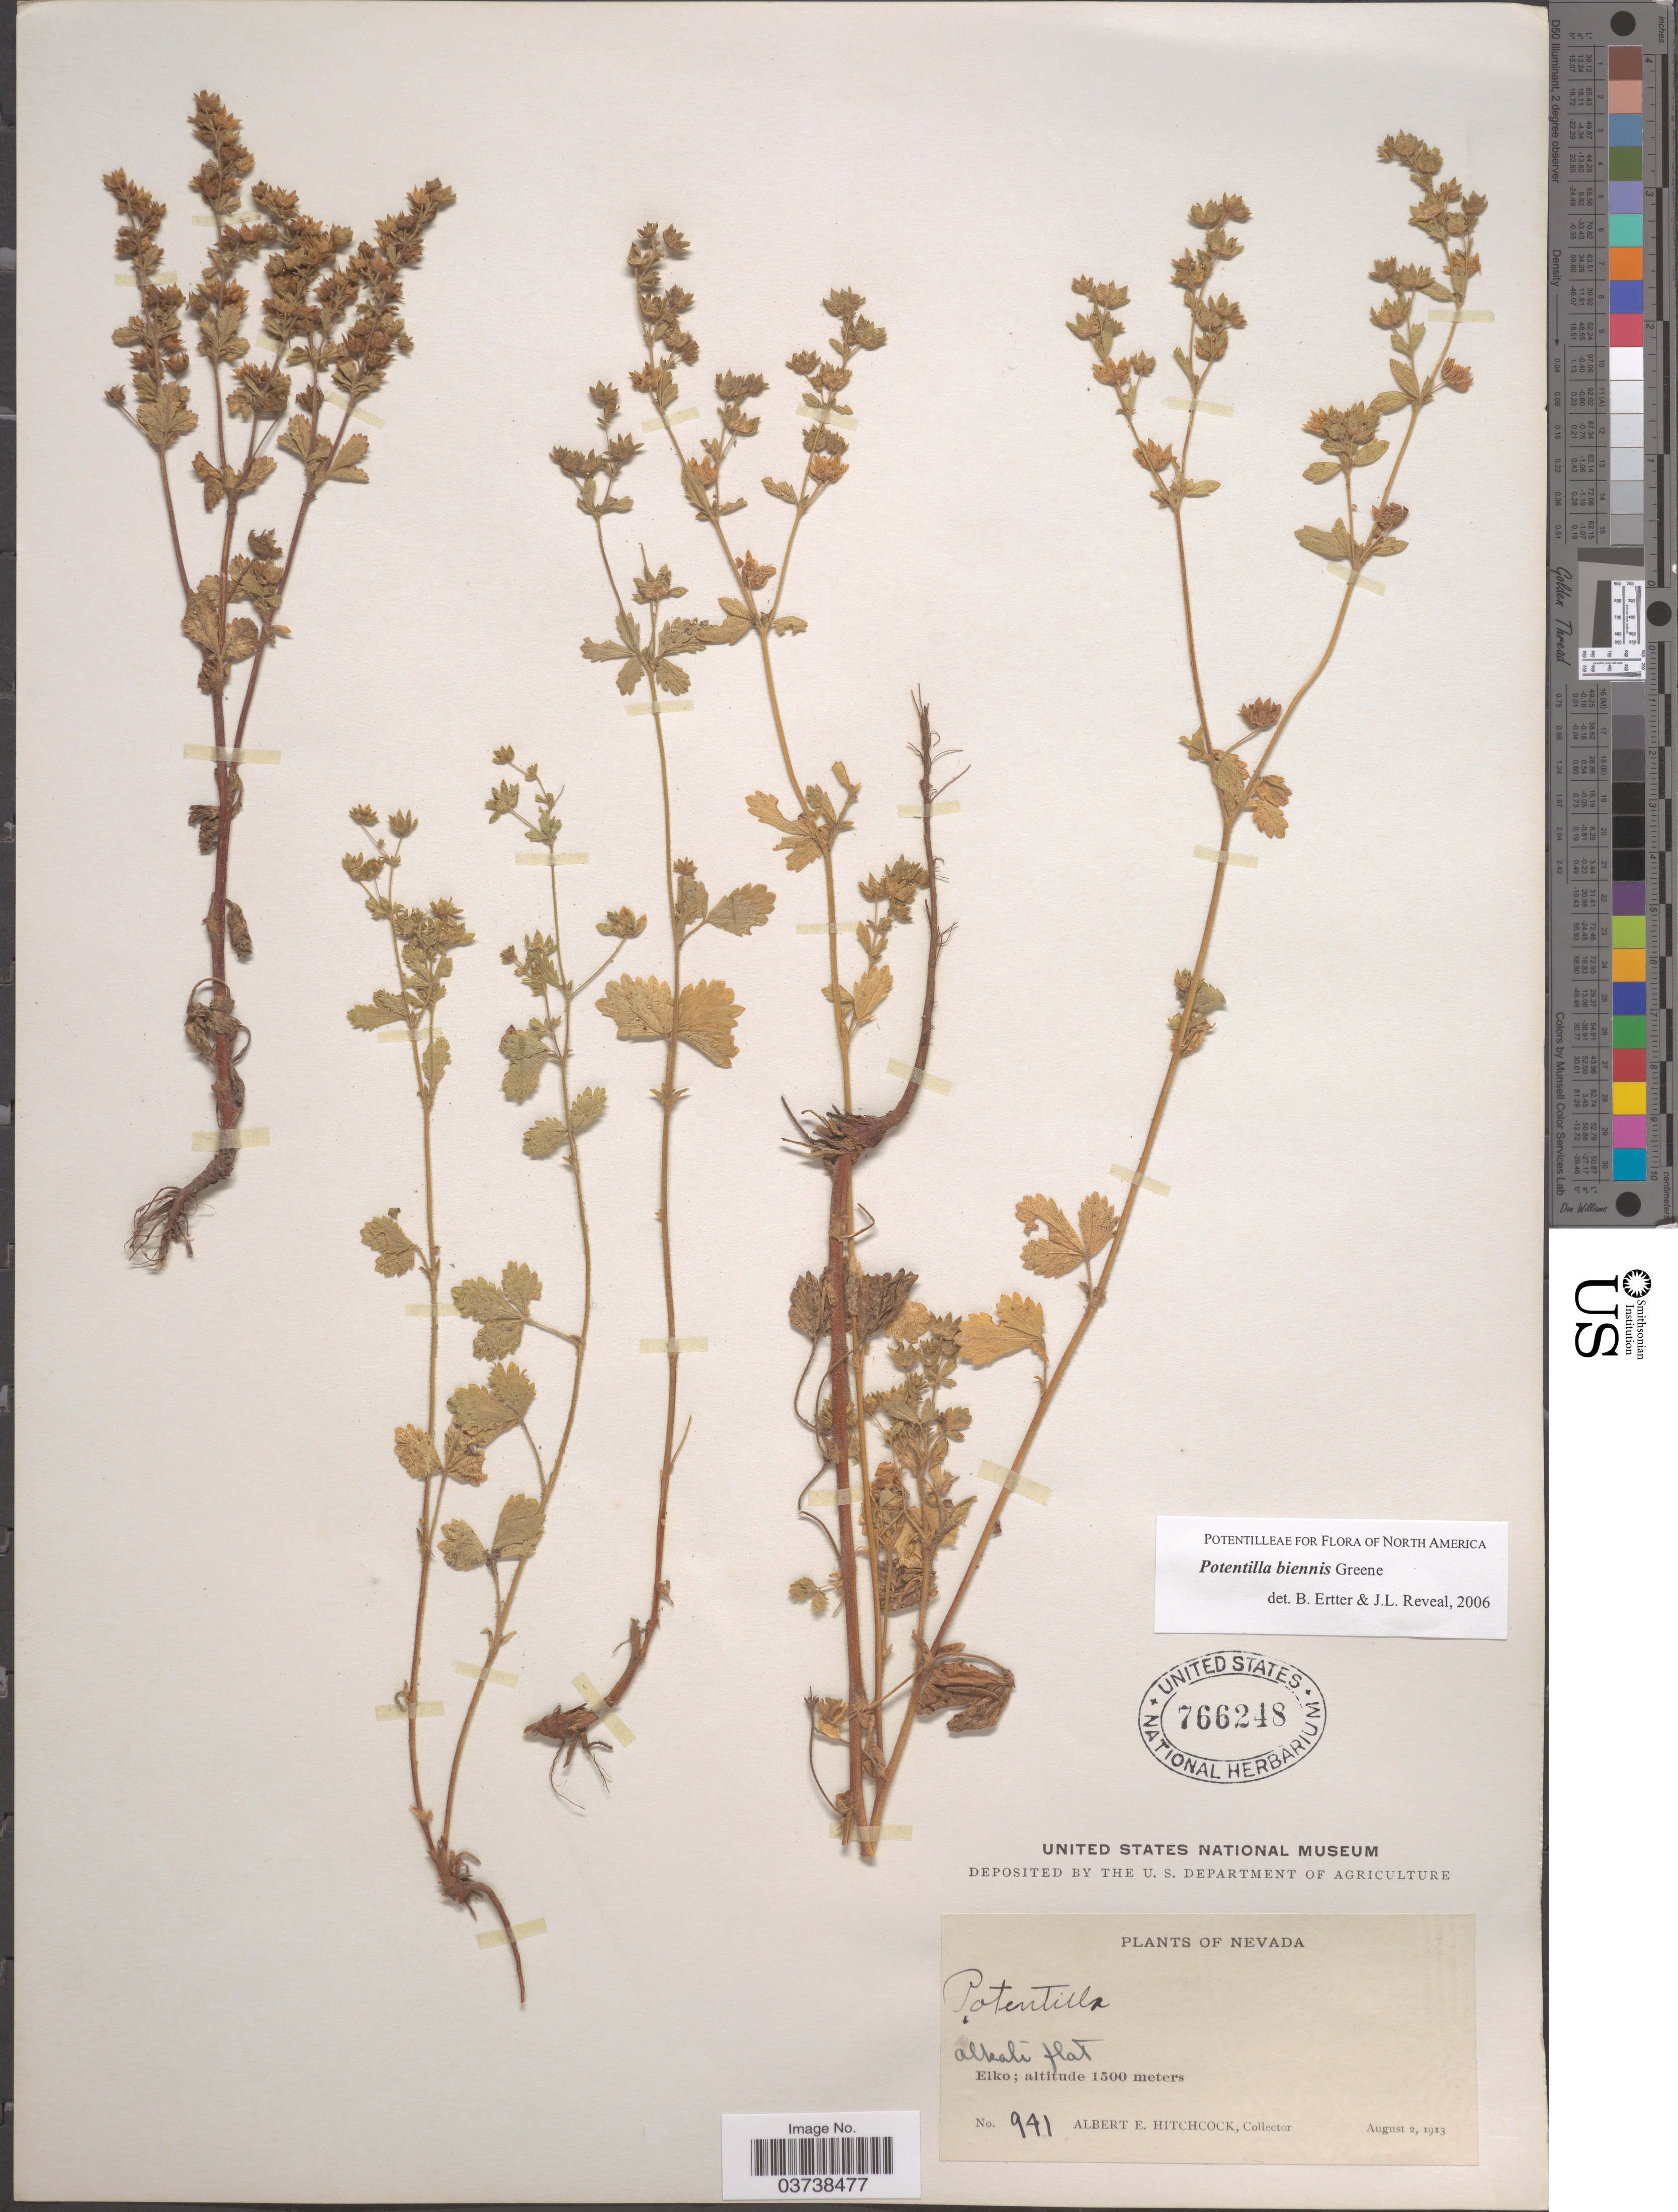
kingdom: Plantae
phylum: Tracheophyta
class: Magnoliopsida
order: Rosales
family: Rosaceae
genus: Potentilla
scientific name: Potentilla biennis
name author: Greene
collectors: A. Hitchcock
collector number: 941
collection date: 1913-08-02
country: United States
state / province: Nevada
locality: Alkali flat. Elko.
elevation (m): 1500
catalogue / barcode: US 766248